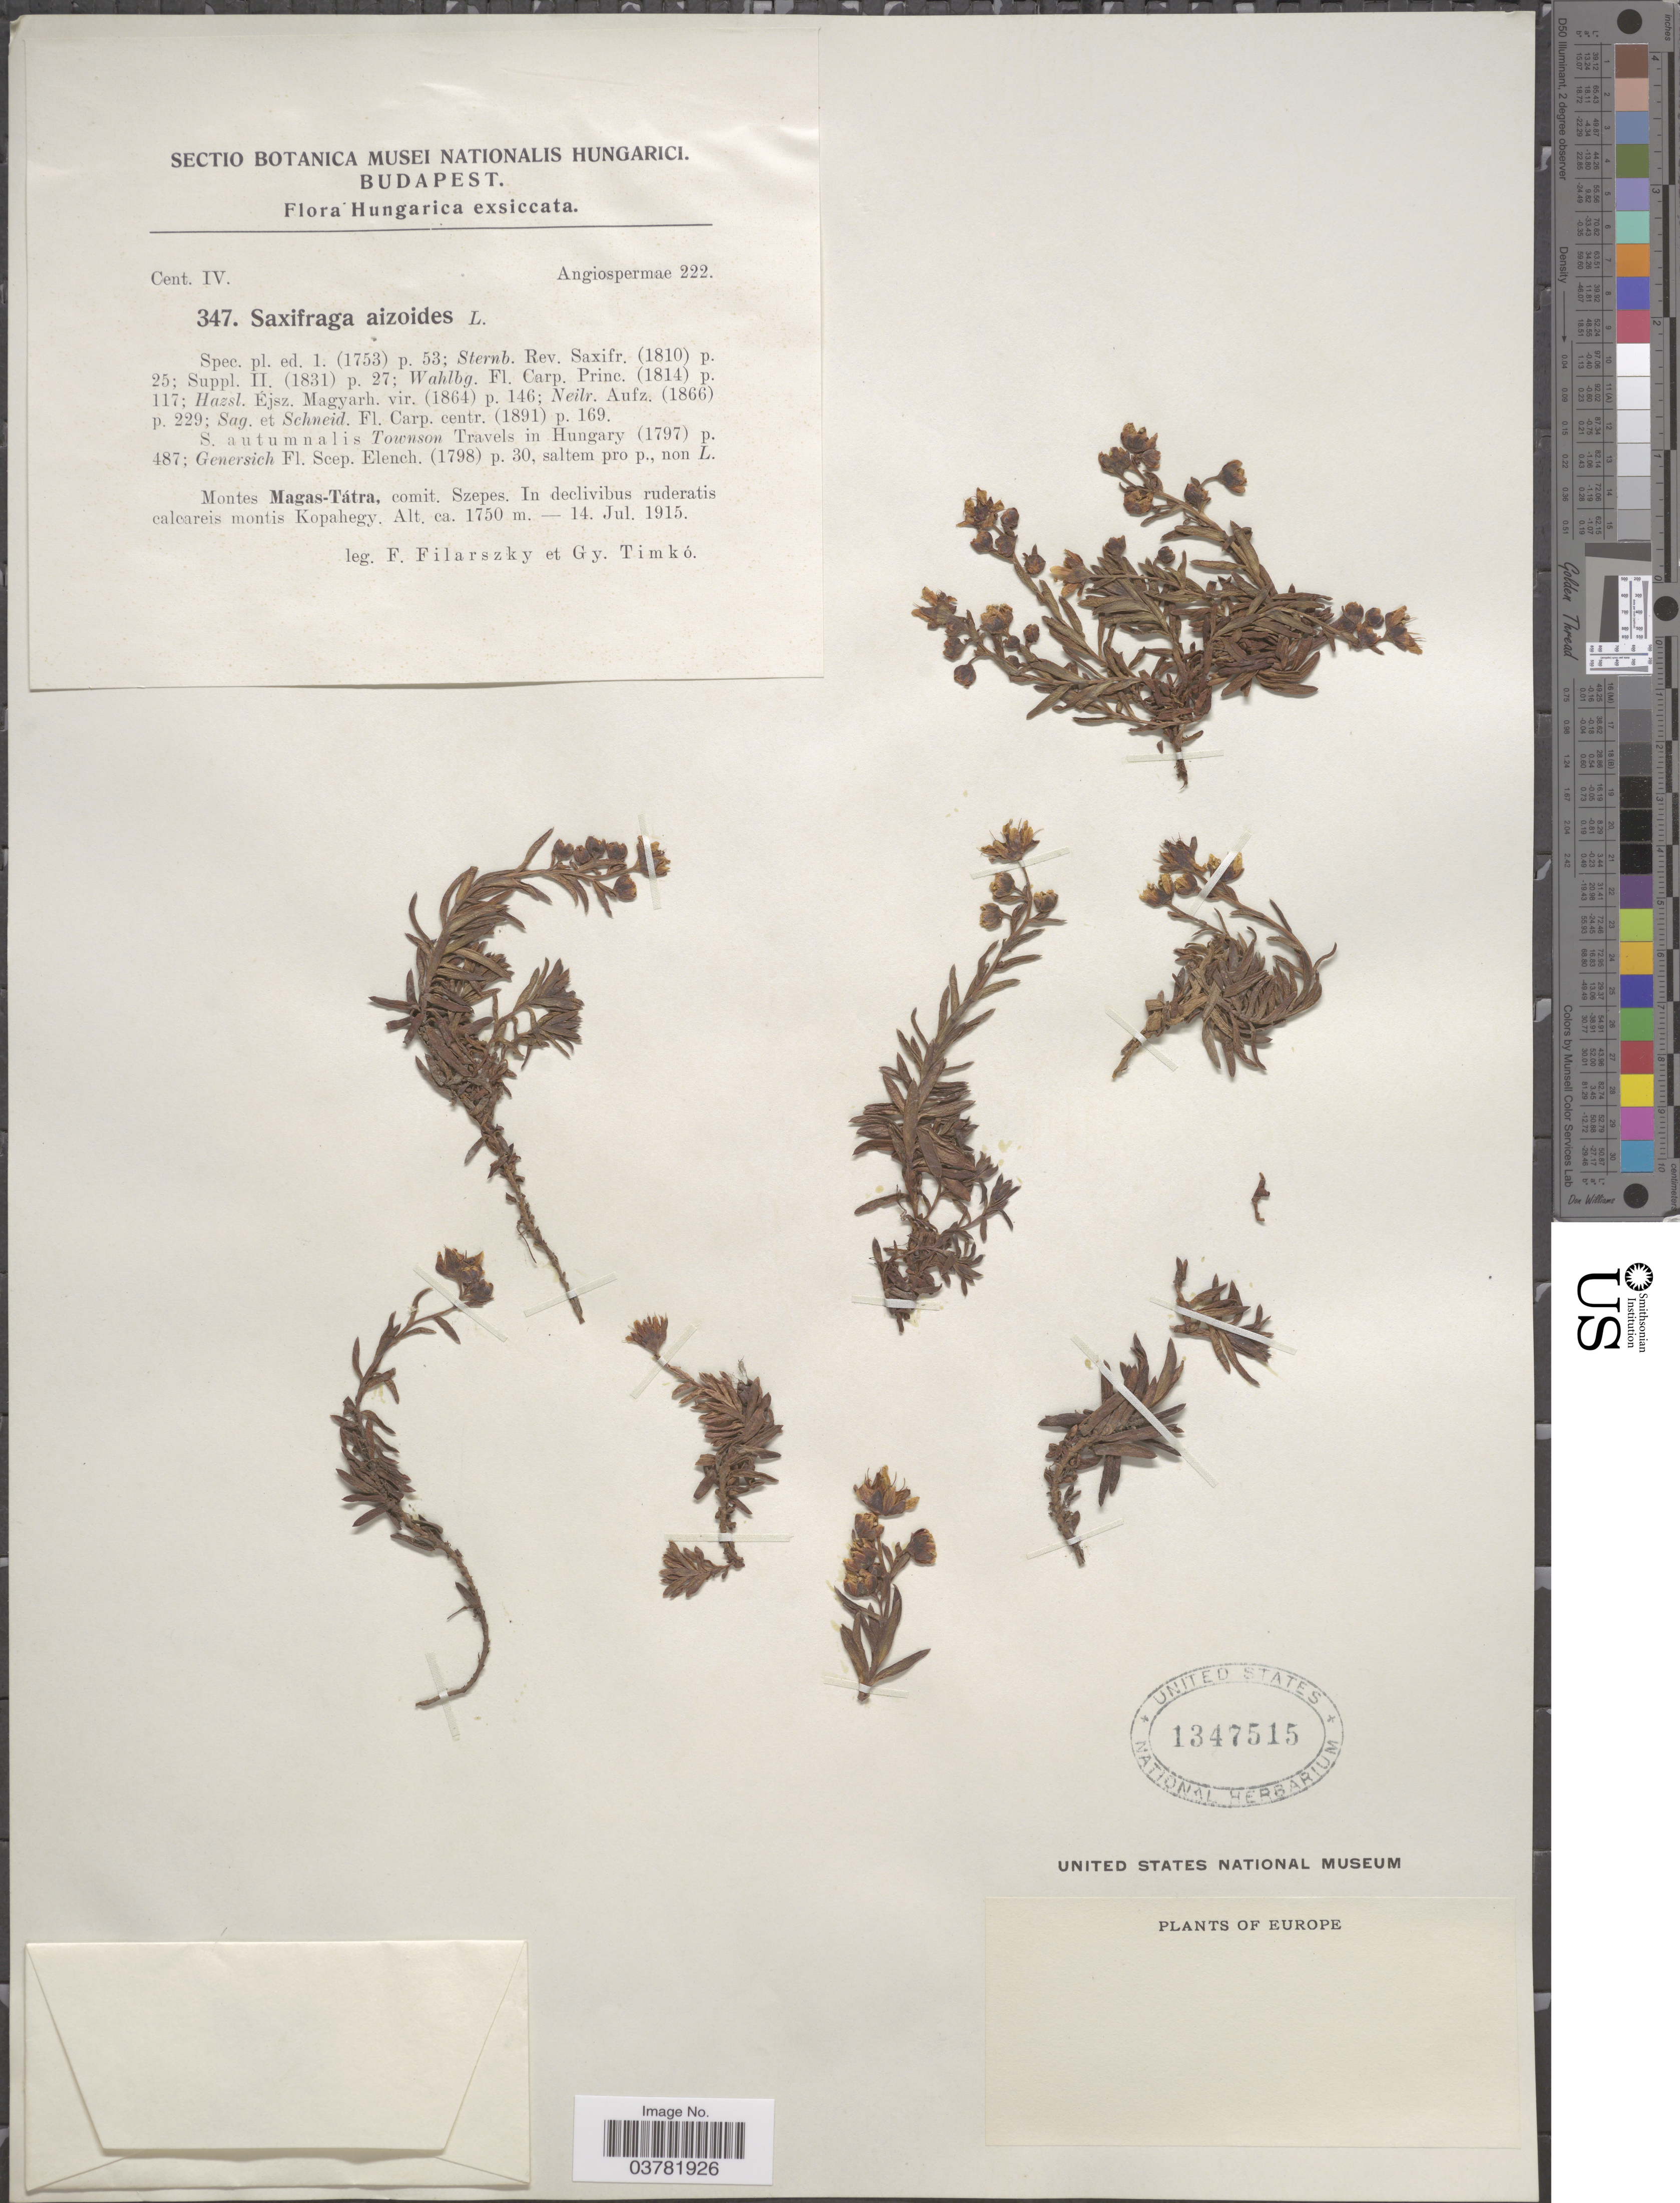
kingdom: Plantae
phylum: Tracheophyta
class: Magnoliopsida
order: Saxifragales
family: Saxifragaceae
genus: Saxifraga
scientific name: Saxifraga aizoides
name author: L.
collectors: F. Filarszky & G. Timko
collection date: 1915-07-14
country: Hungary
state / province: Budapest, Capital District of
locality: Montes Magas-Tátra, comit. Szepes. In declivibus ruderatis calcareis montis Kopahegy.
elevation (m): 1750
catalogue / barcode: US 1347515